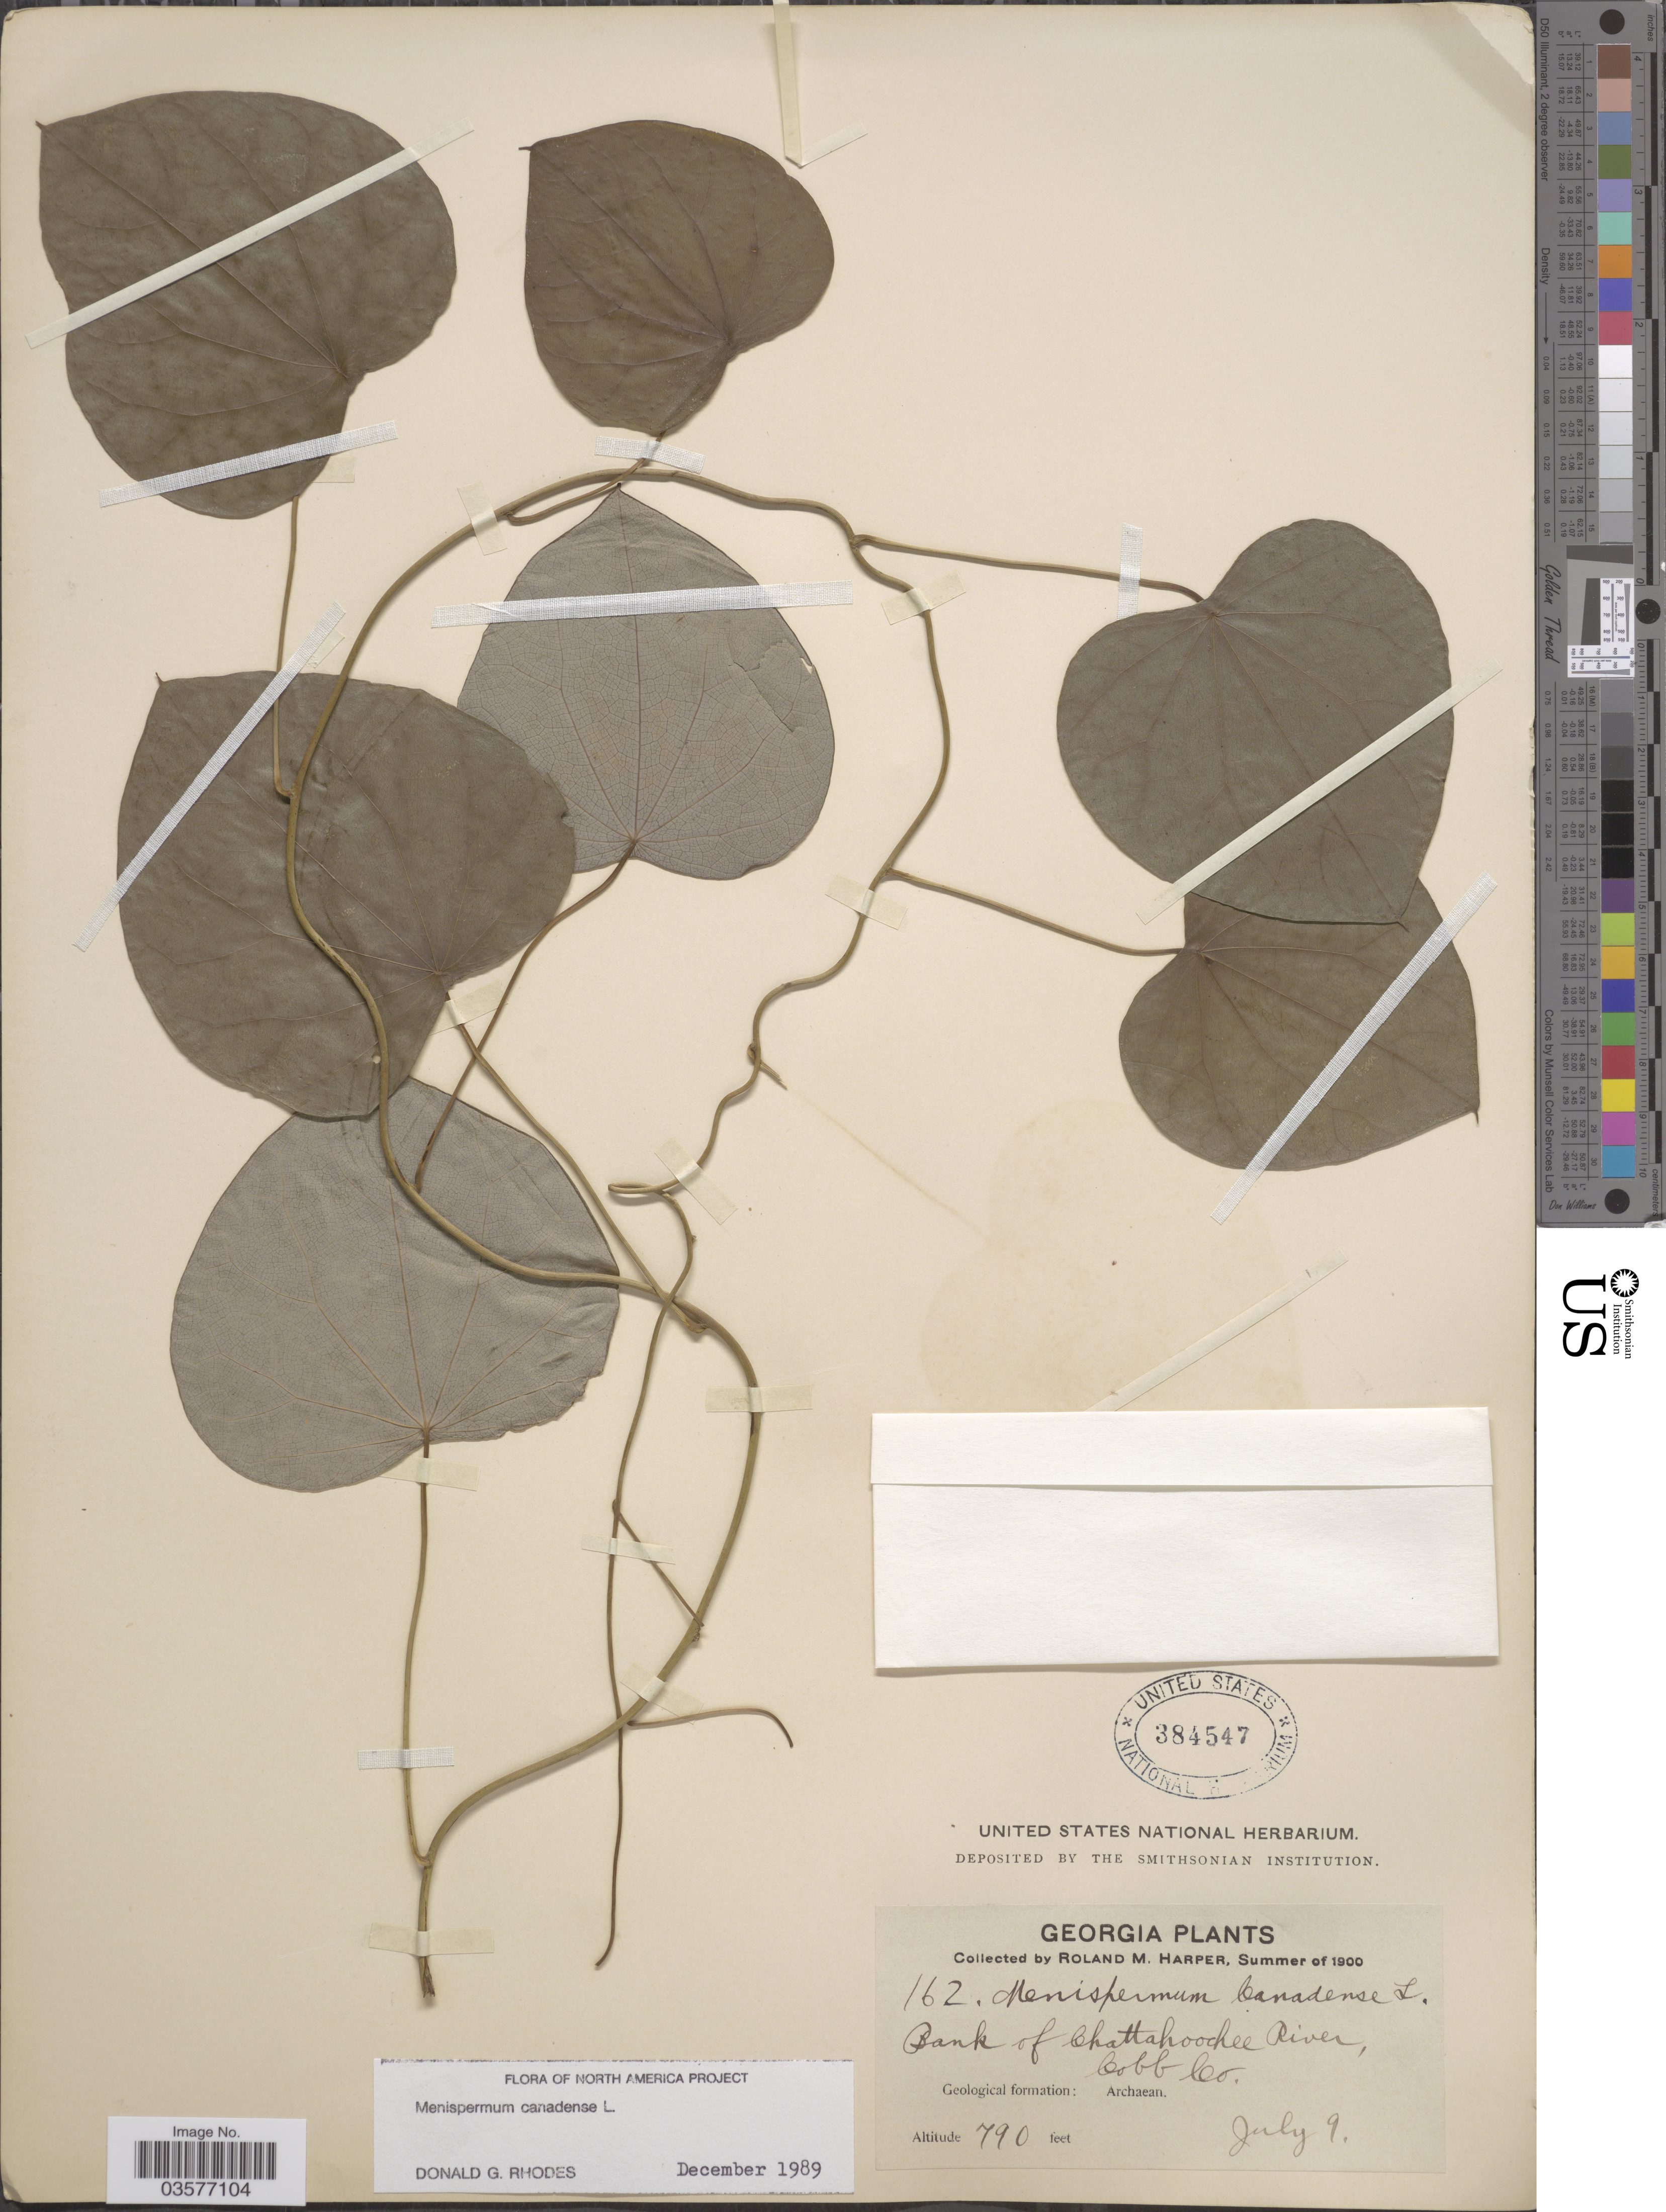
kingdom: Plantae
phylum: Tracheophyta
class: Magnoliopsida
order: Ranunculales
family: Menispermaceae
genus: Menispermum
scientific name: Menispermum canadense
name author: L.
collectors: R. M. Harper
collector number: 162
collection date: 1900-07-09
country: United States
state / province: Georgia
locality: Banks of Chattahoochee River. Cobb Co. Geological formation: Arcahean.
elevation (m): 241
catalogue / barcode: US 384547